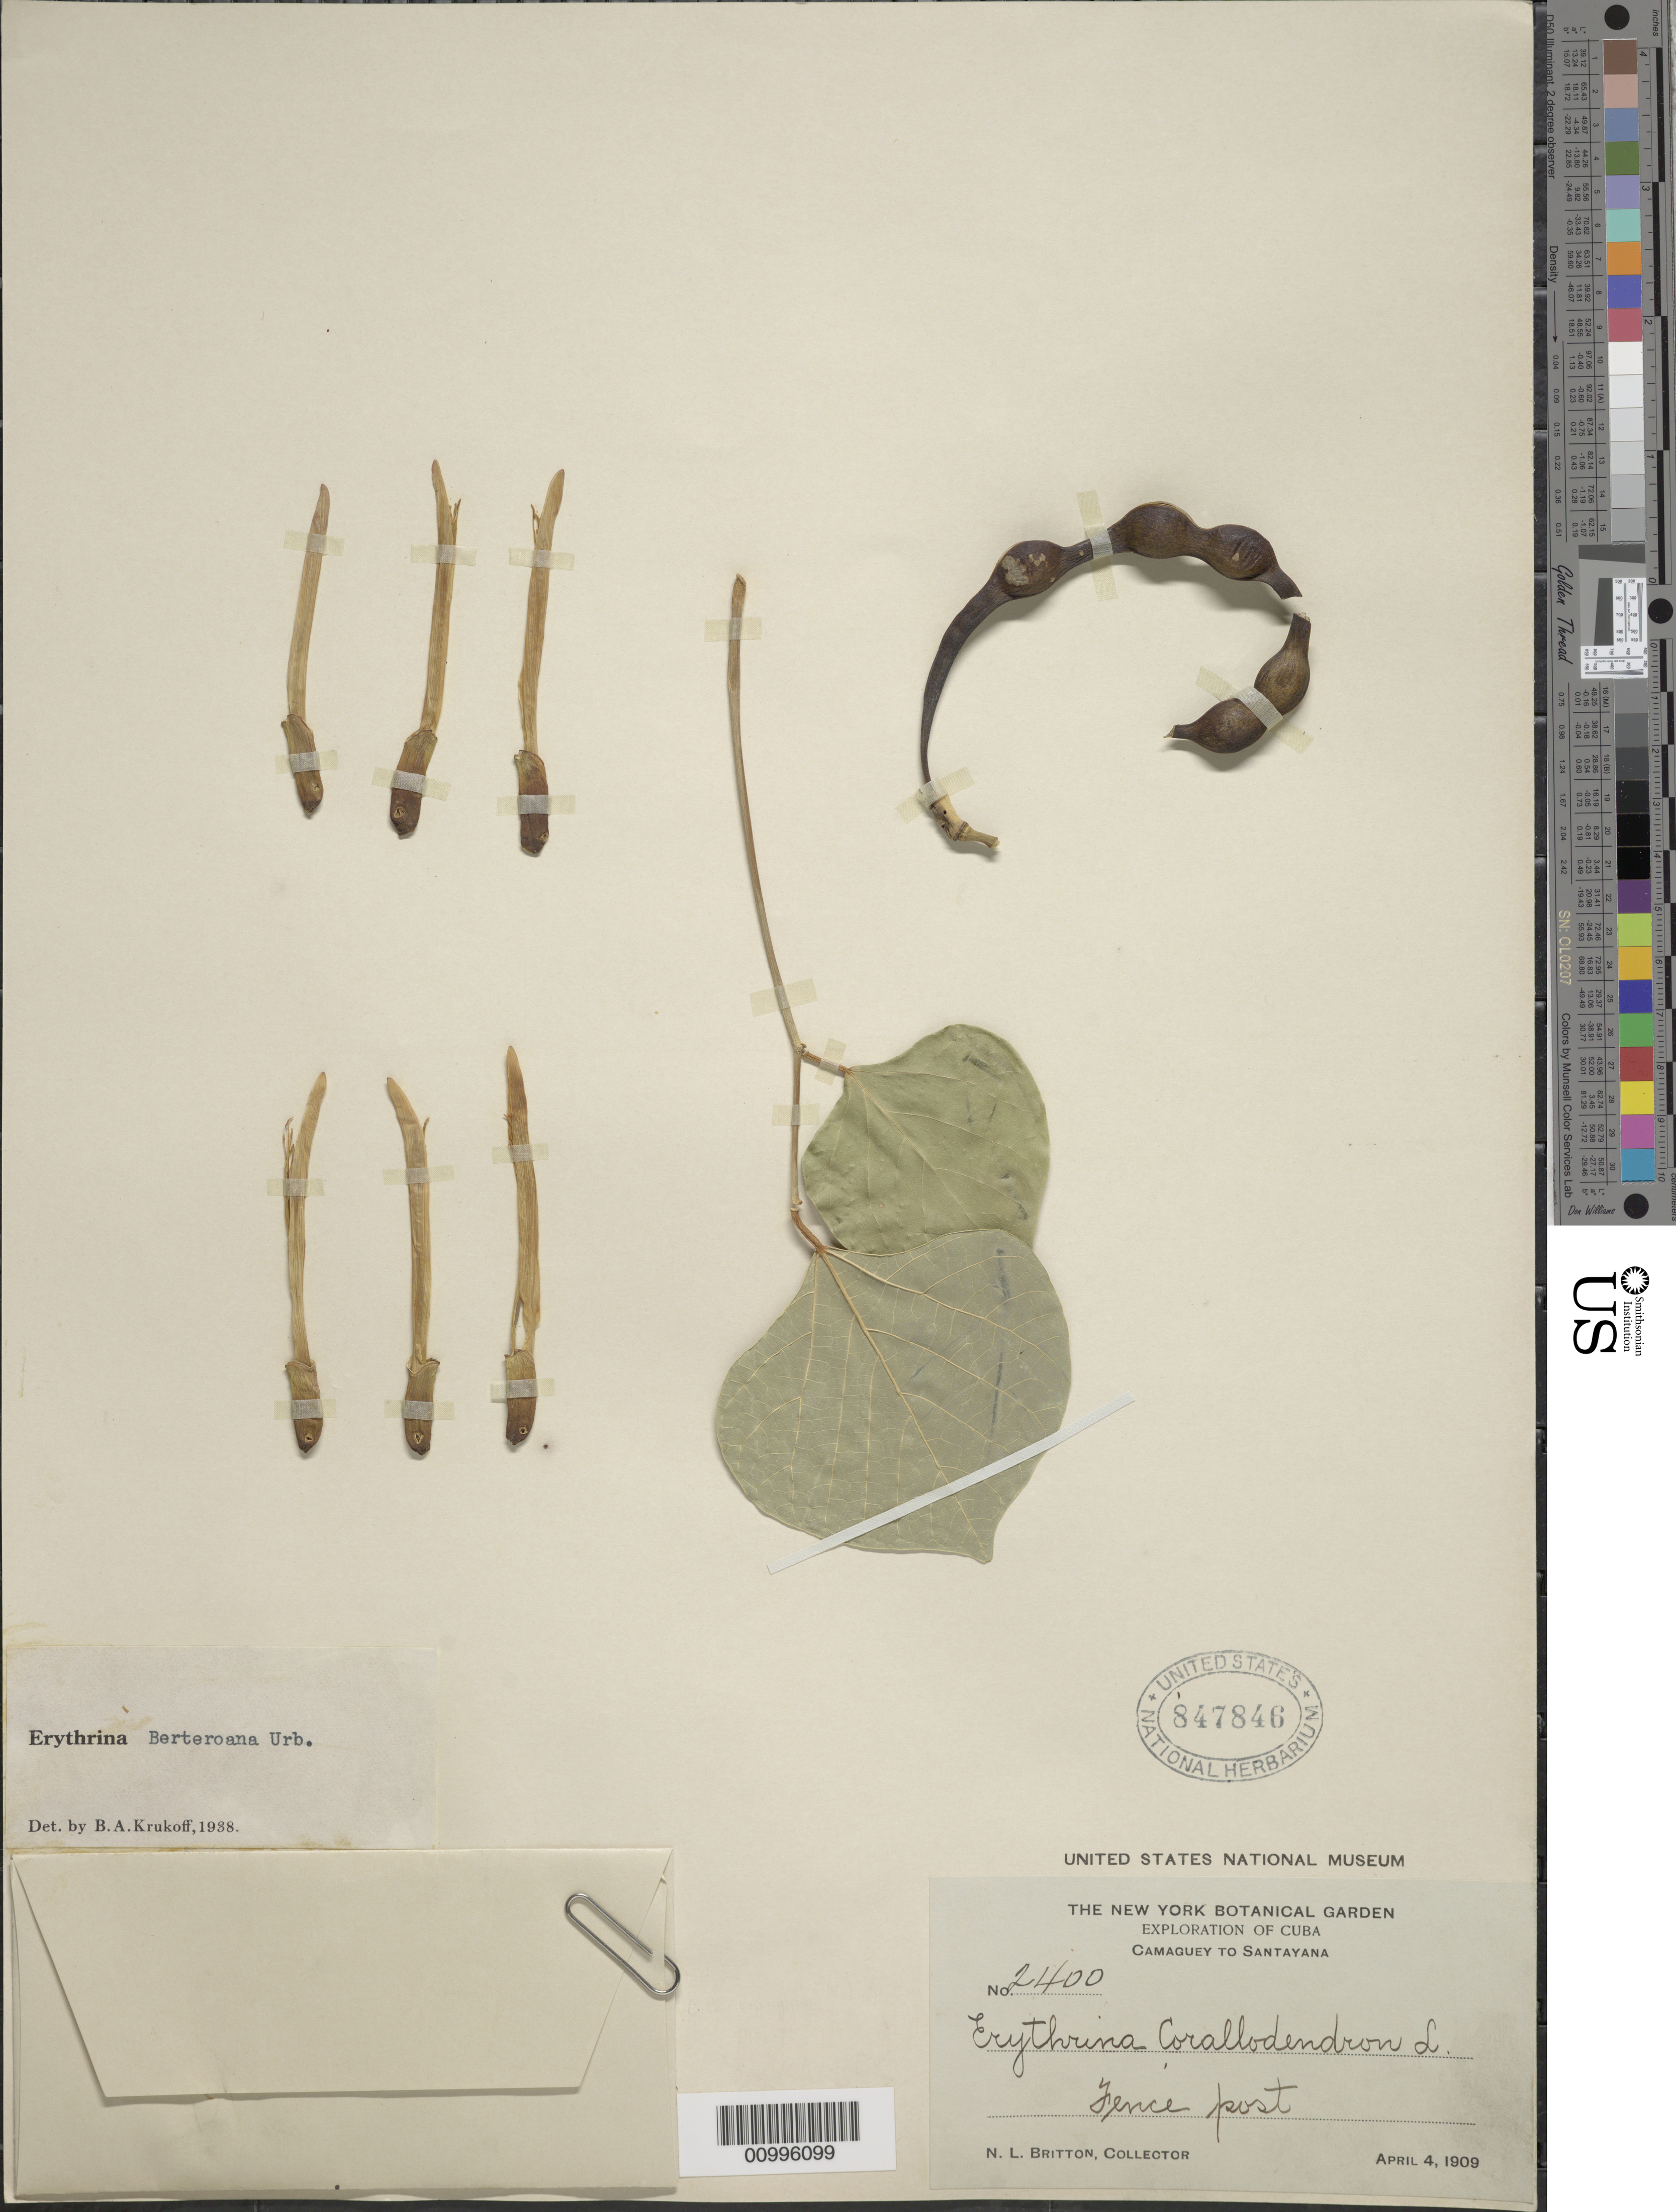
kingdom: Plantae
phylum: Tracheophyta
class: Magnoliopsida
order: Fabales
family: Fabaceae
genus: Erythrina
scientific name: Erythrina berteroana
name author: Urb.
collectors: N. Britton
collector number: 2400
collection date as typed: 04 Apr 1909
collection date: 1909-04-04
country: Cuba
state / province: Camagüey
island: Cuba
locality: Camaguey to Santaya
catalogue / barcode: US 847846